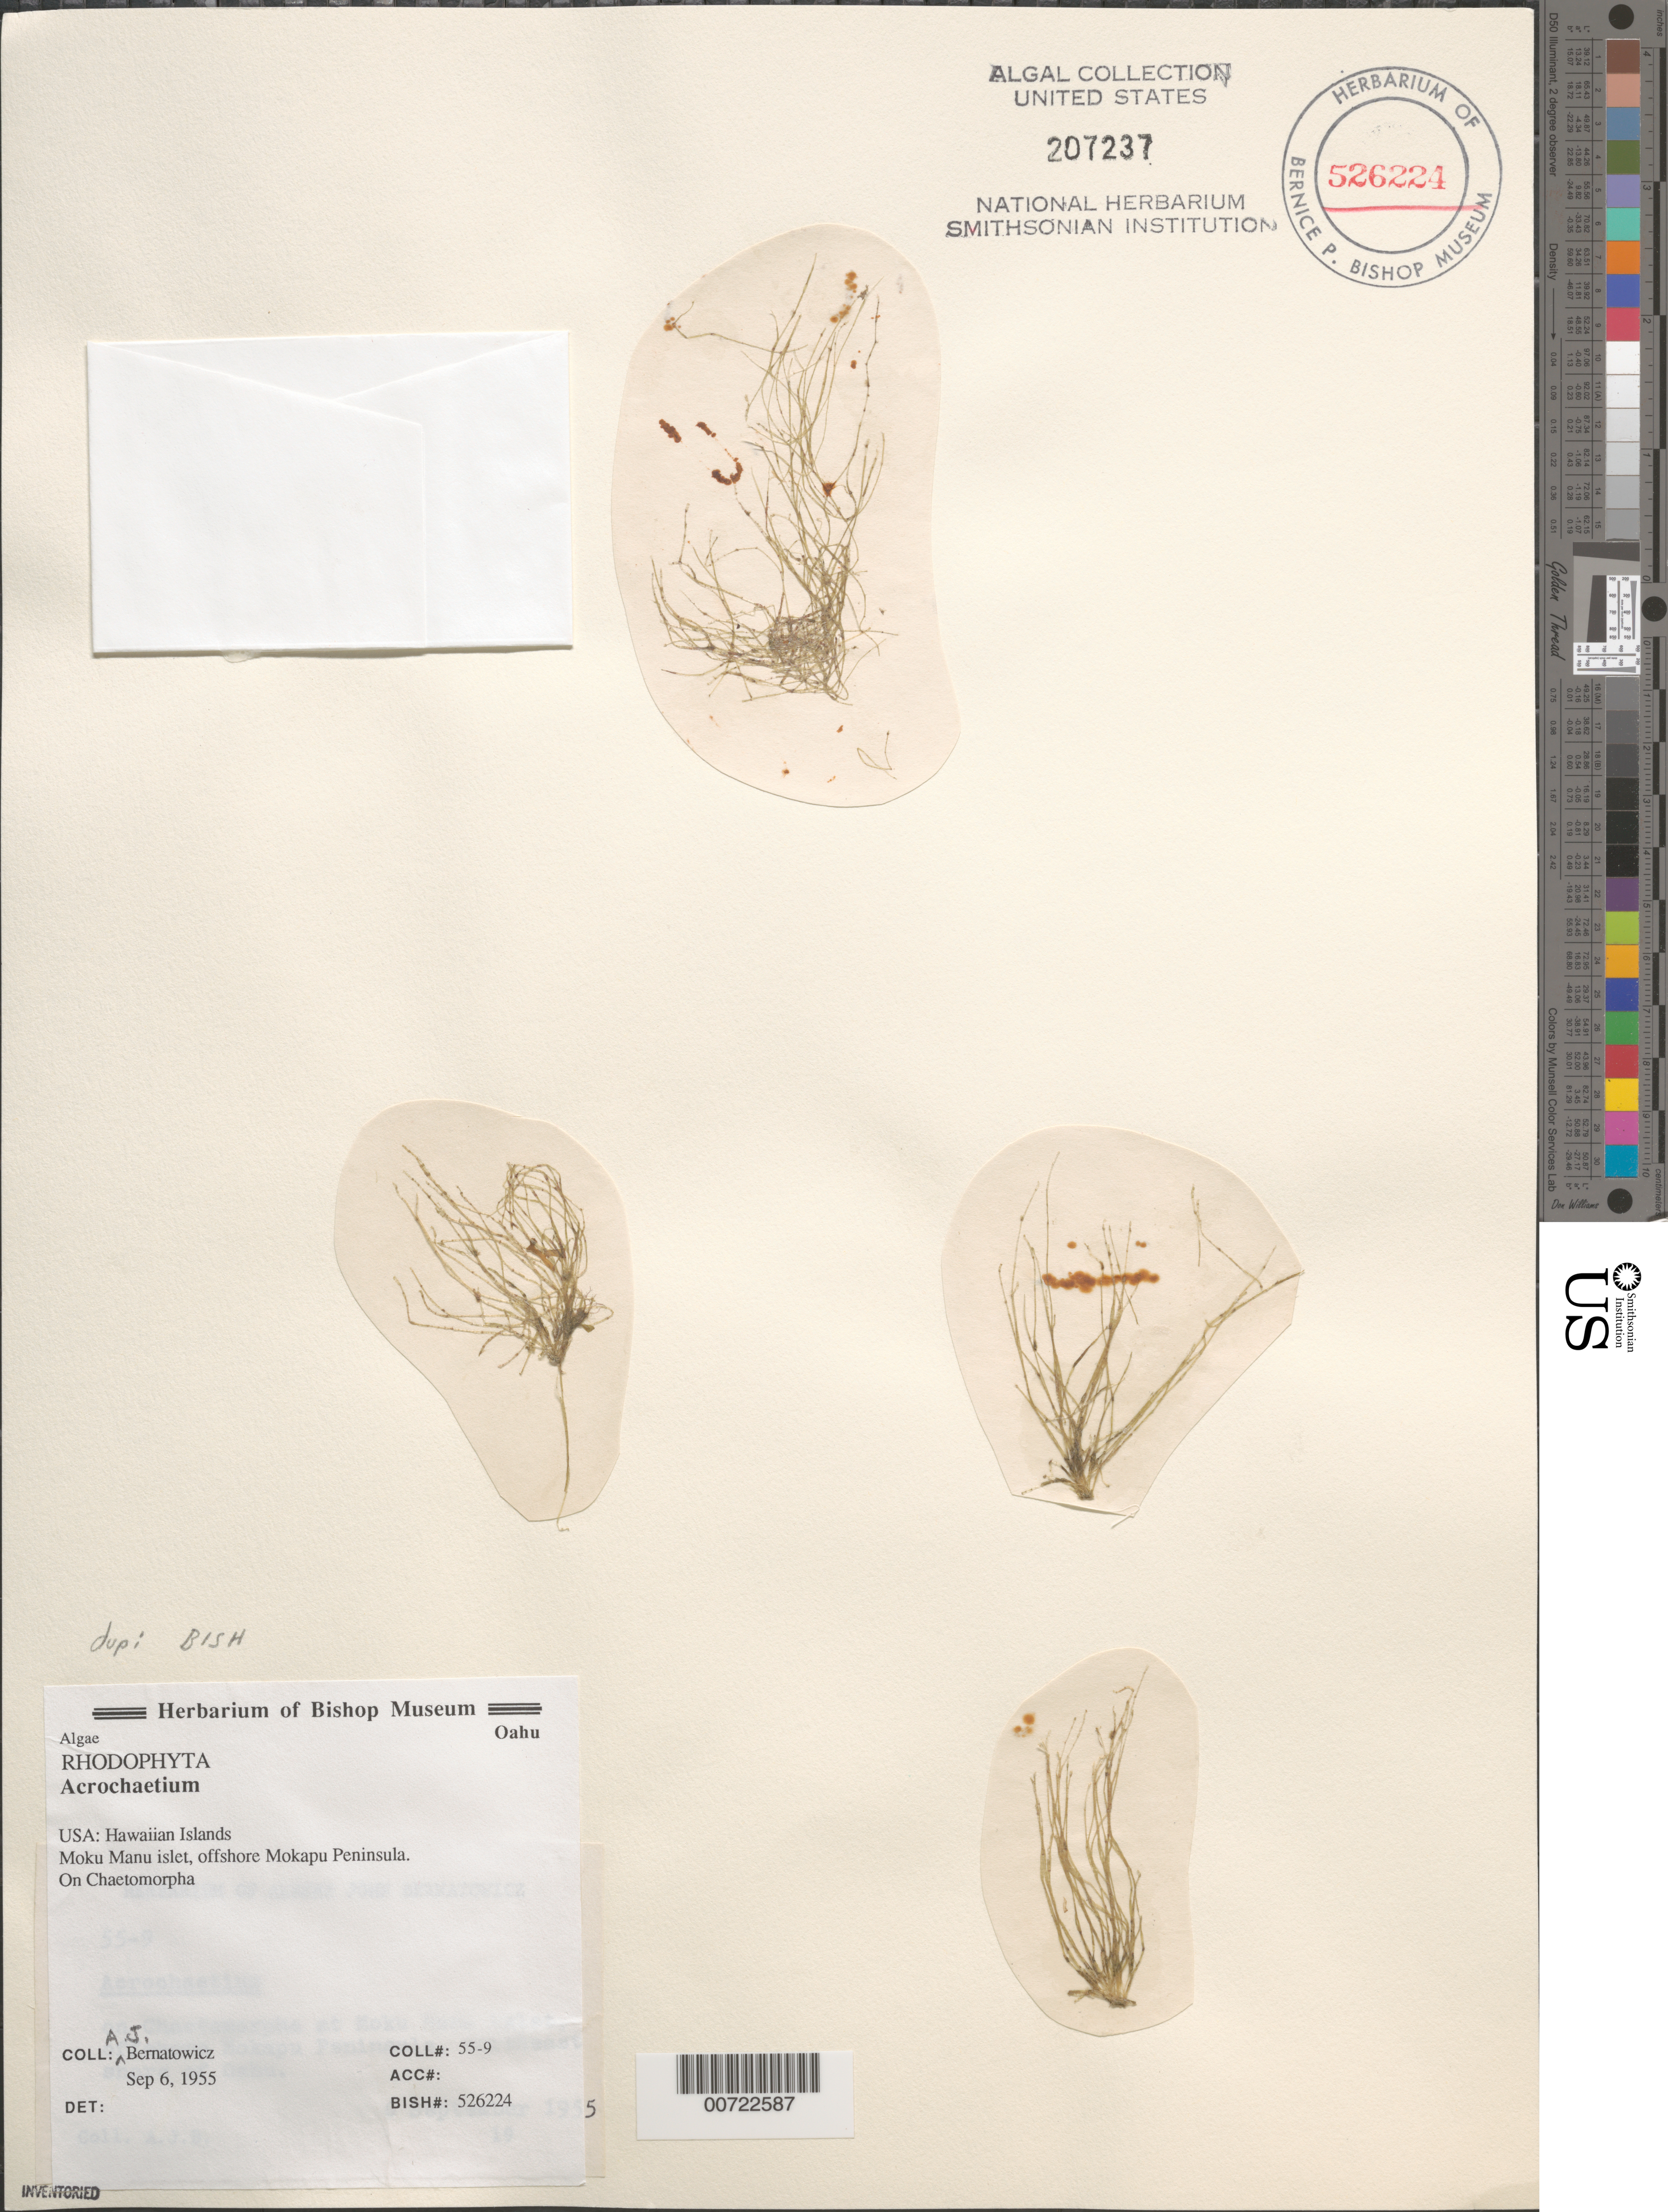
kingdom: Plantae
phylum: Rhodophyta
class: Florideophyceae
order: Acrochaetiales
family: Acrochaetiaceae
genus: Acrochaetium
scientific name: Acrochaetium sp.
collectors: A. Bernatowicz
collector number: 55-9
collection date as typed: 06 Sep 1955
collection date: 1955-09-06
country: United States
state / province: Hawaii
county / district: Honolulu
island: Oahu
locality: Moku Manu islet (Bird Island), offshore Mokapu Peninsula, northeast shore of Oahu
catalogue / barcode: US 207237